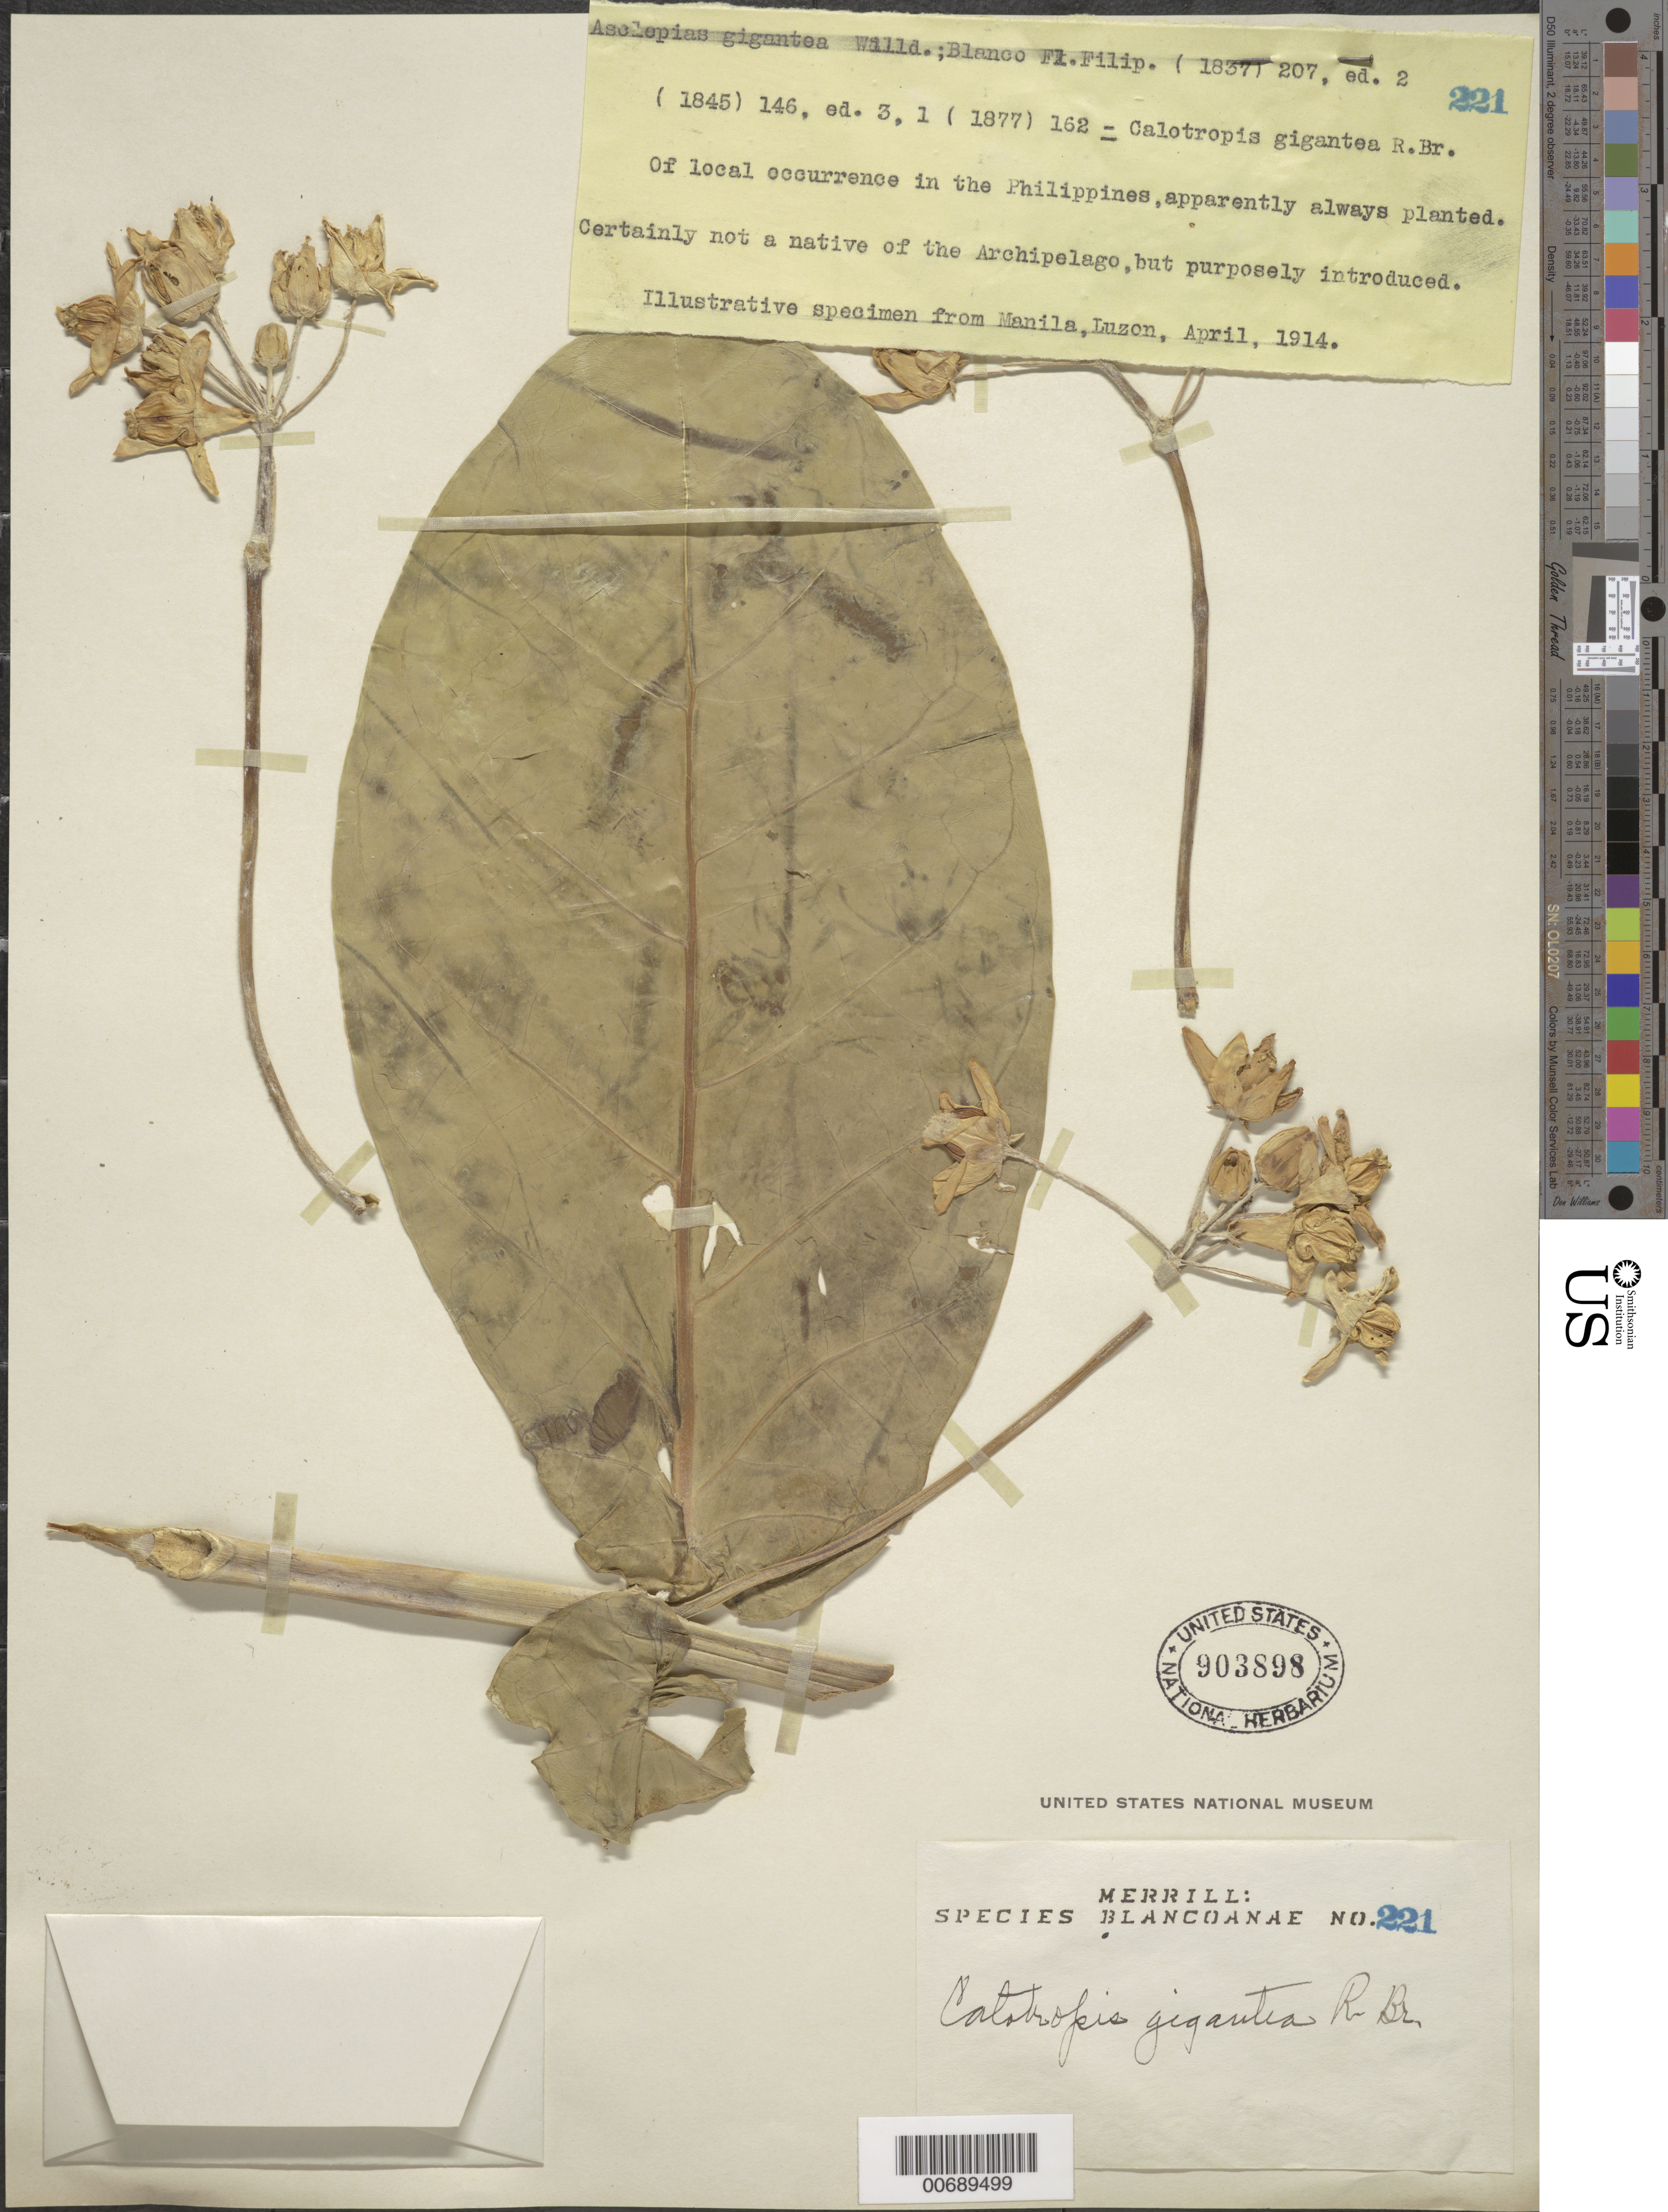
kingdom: Plantae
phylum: Tracheophyta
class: Magnoliopsida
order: Gentianales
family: Apocynaceae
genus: Calotropis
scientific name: Calotropis gigantea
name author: (L.) W.T. Aiton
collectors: E. D. Merrill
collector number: Sp. Blancoan. 0221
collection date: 1914-04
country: Philippines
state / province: National Capital Region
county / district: Manila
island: Luzon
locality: Manila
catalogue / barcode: US 903898